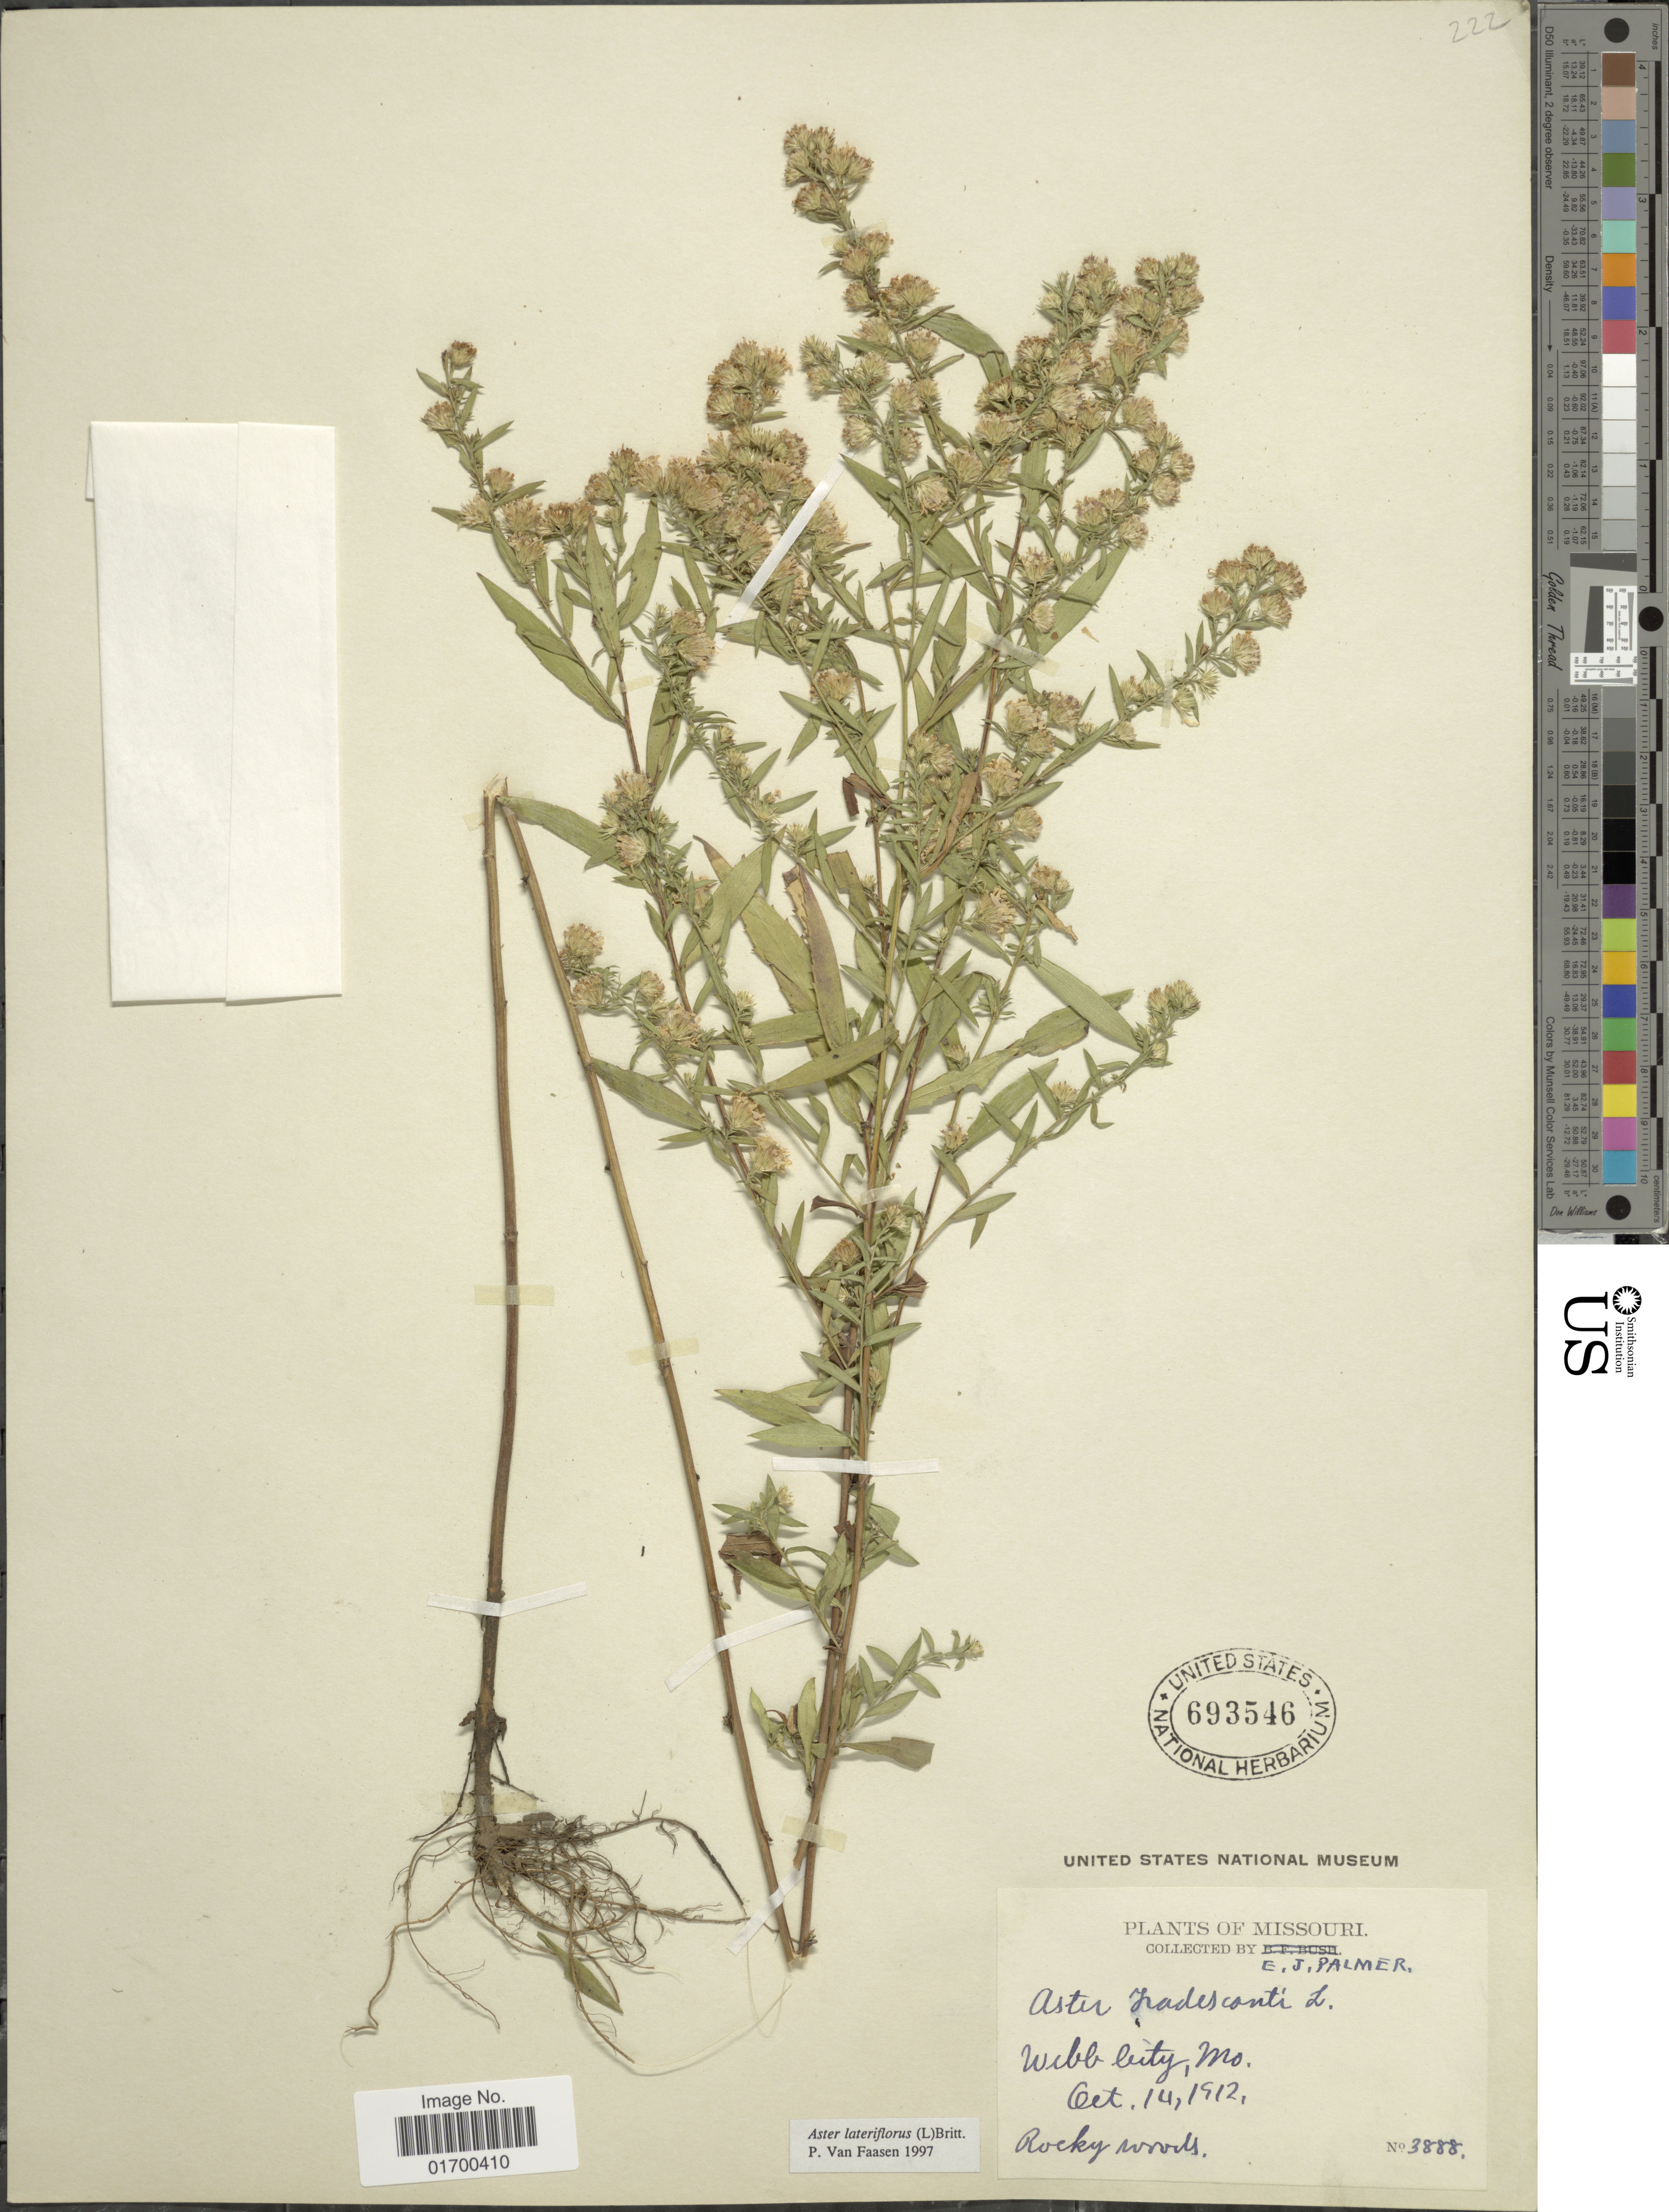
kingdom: Plantae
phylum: Tracheophyta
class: Magnoliopsida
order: Asterales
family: Asteraceae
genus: Symphyotrichum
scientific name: Symphyotrichum lateriflorum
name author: (L.) Á. Löve & D. Löve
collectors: E. J. Palmer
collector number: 3888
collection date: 1912-10-14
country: United States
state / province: Missouri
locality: Webb City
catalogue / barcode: US 693546